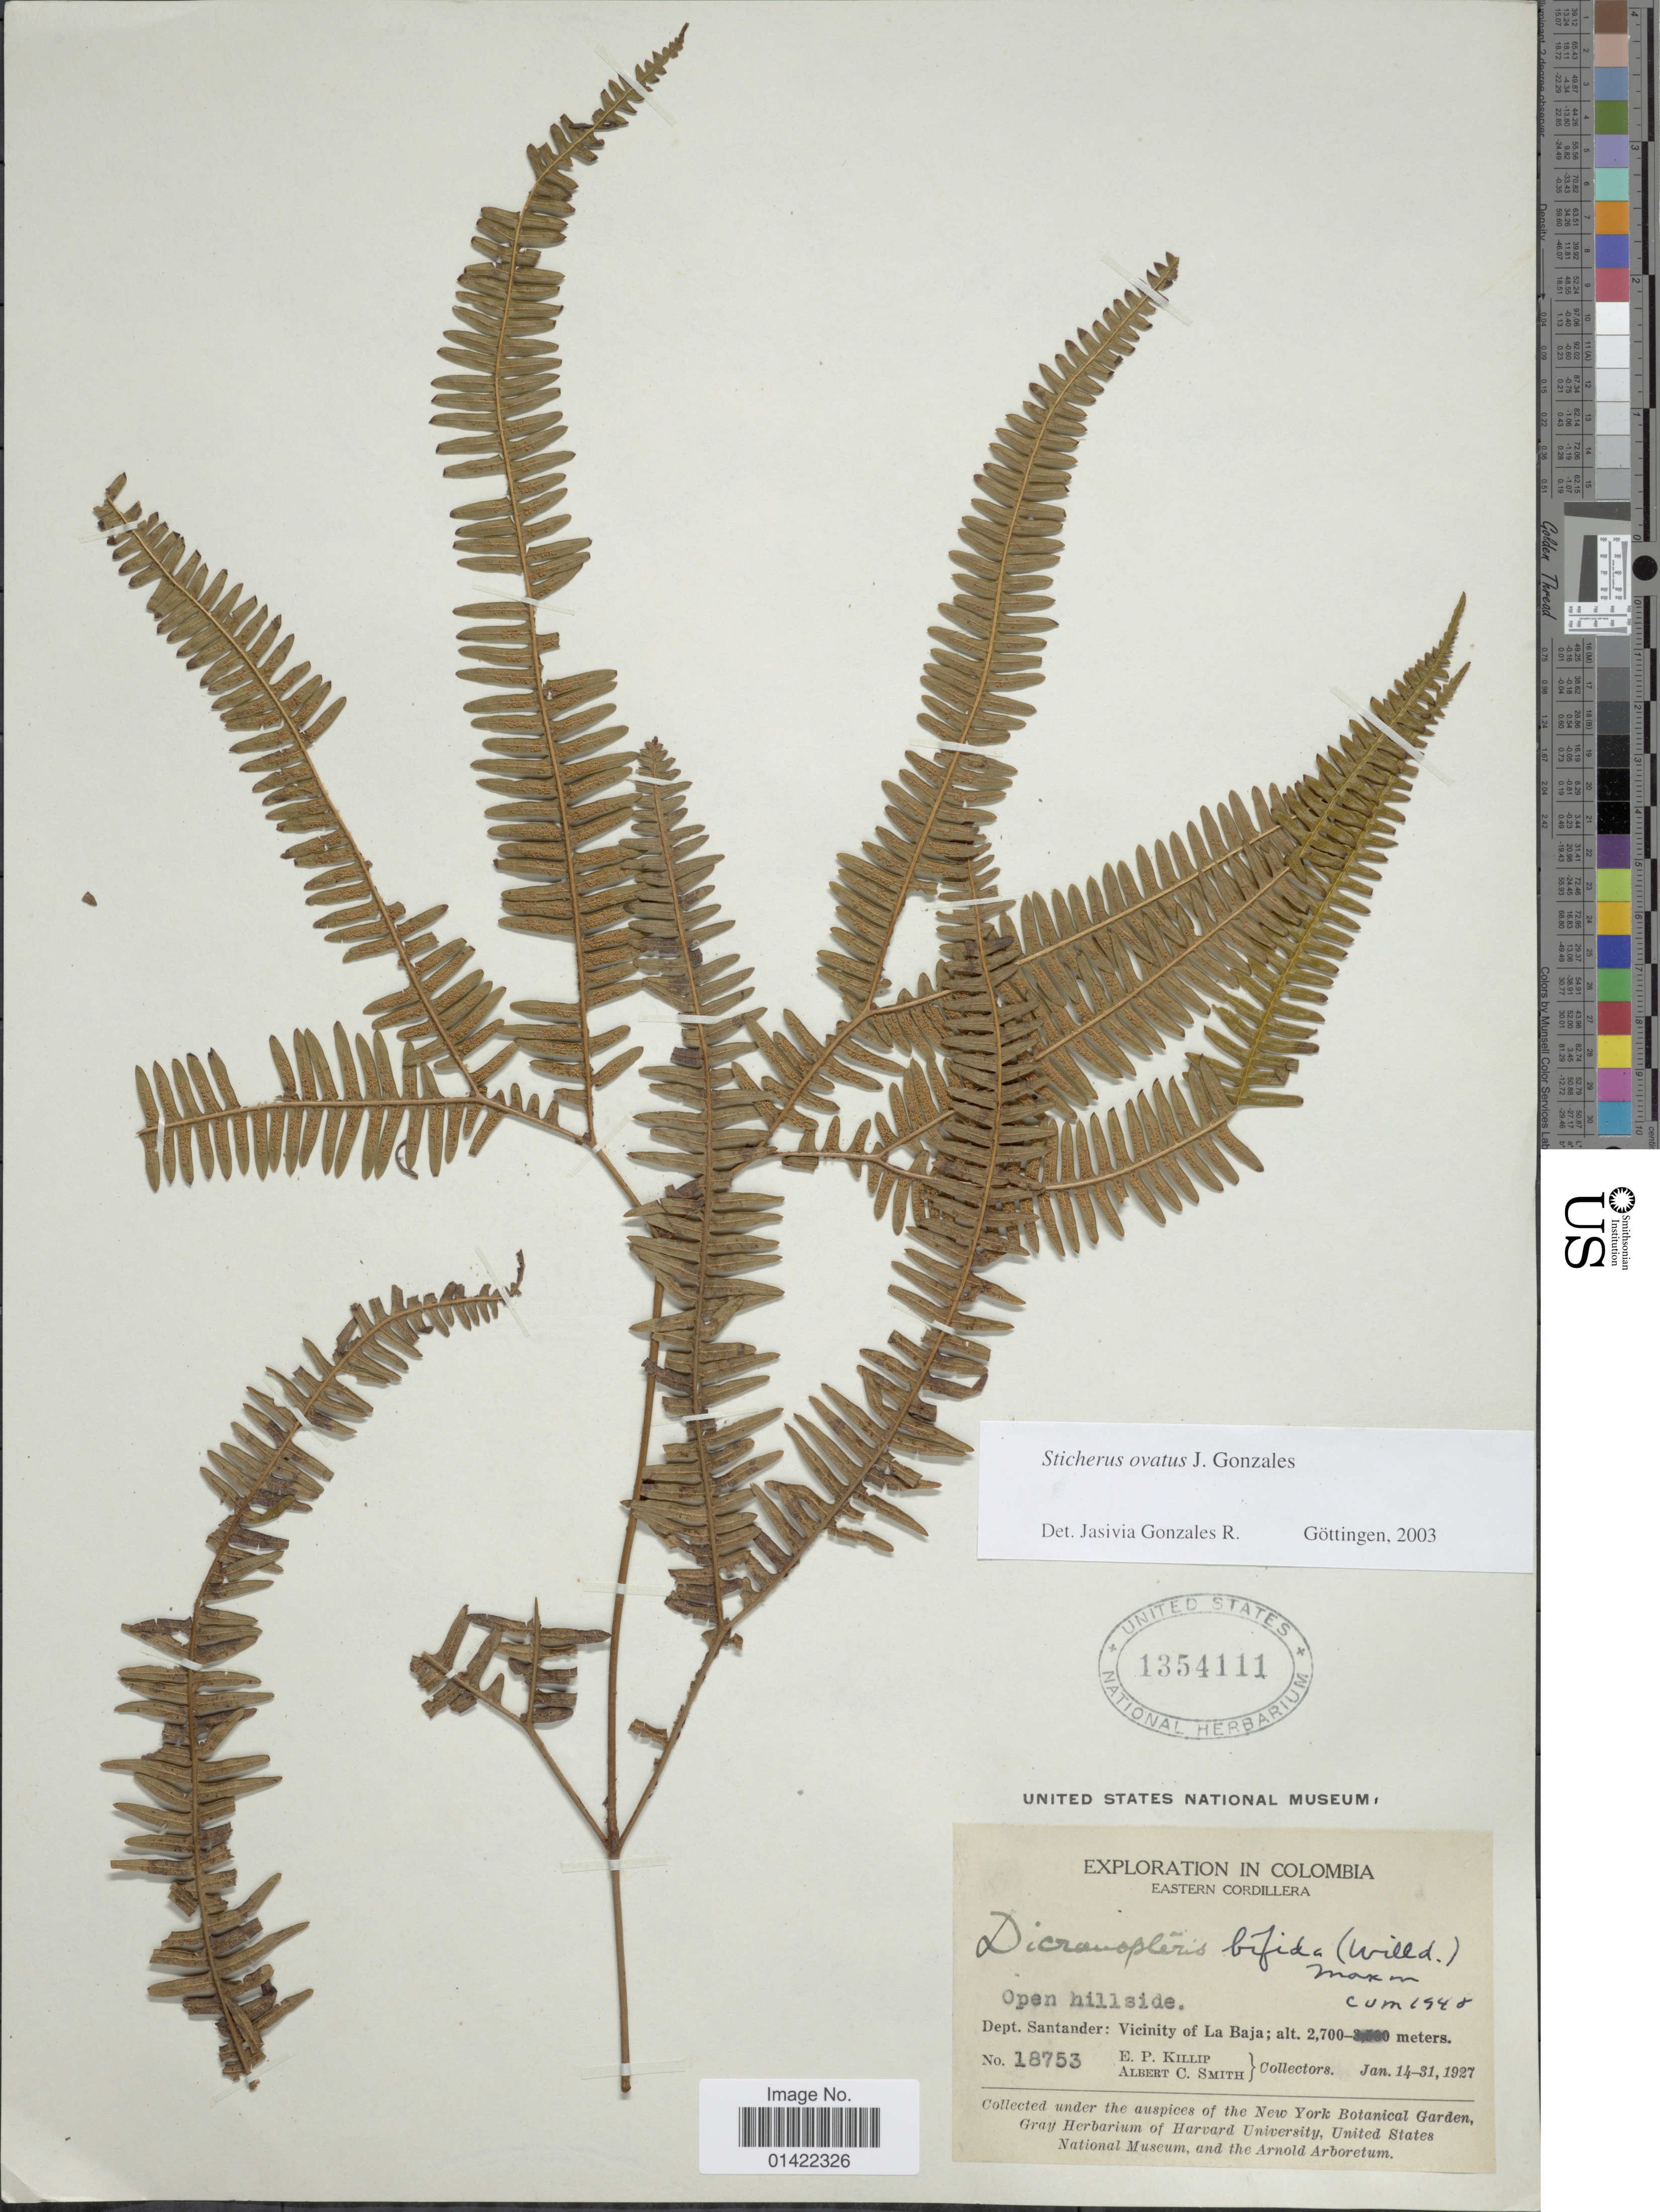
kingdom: Plantae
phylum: Tracheophyta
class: Polypodiopsida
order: Gleicheniales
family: Gleicheniaceae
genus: Sticherus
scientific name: Sticherus ovatus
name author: J. Gonzales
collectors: E. P. Killip & A. C. Smith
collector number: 18753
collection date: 1927-01-14/1927-01-31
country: Colombia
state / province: Santander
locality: Eastern Cordillera, Vicinity of La Baja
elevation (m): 2700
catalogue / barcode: US 1354111